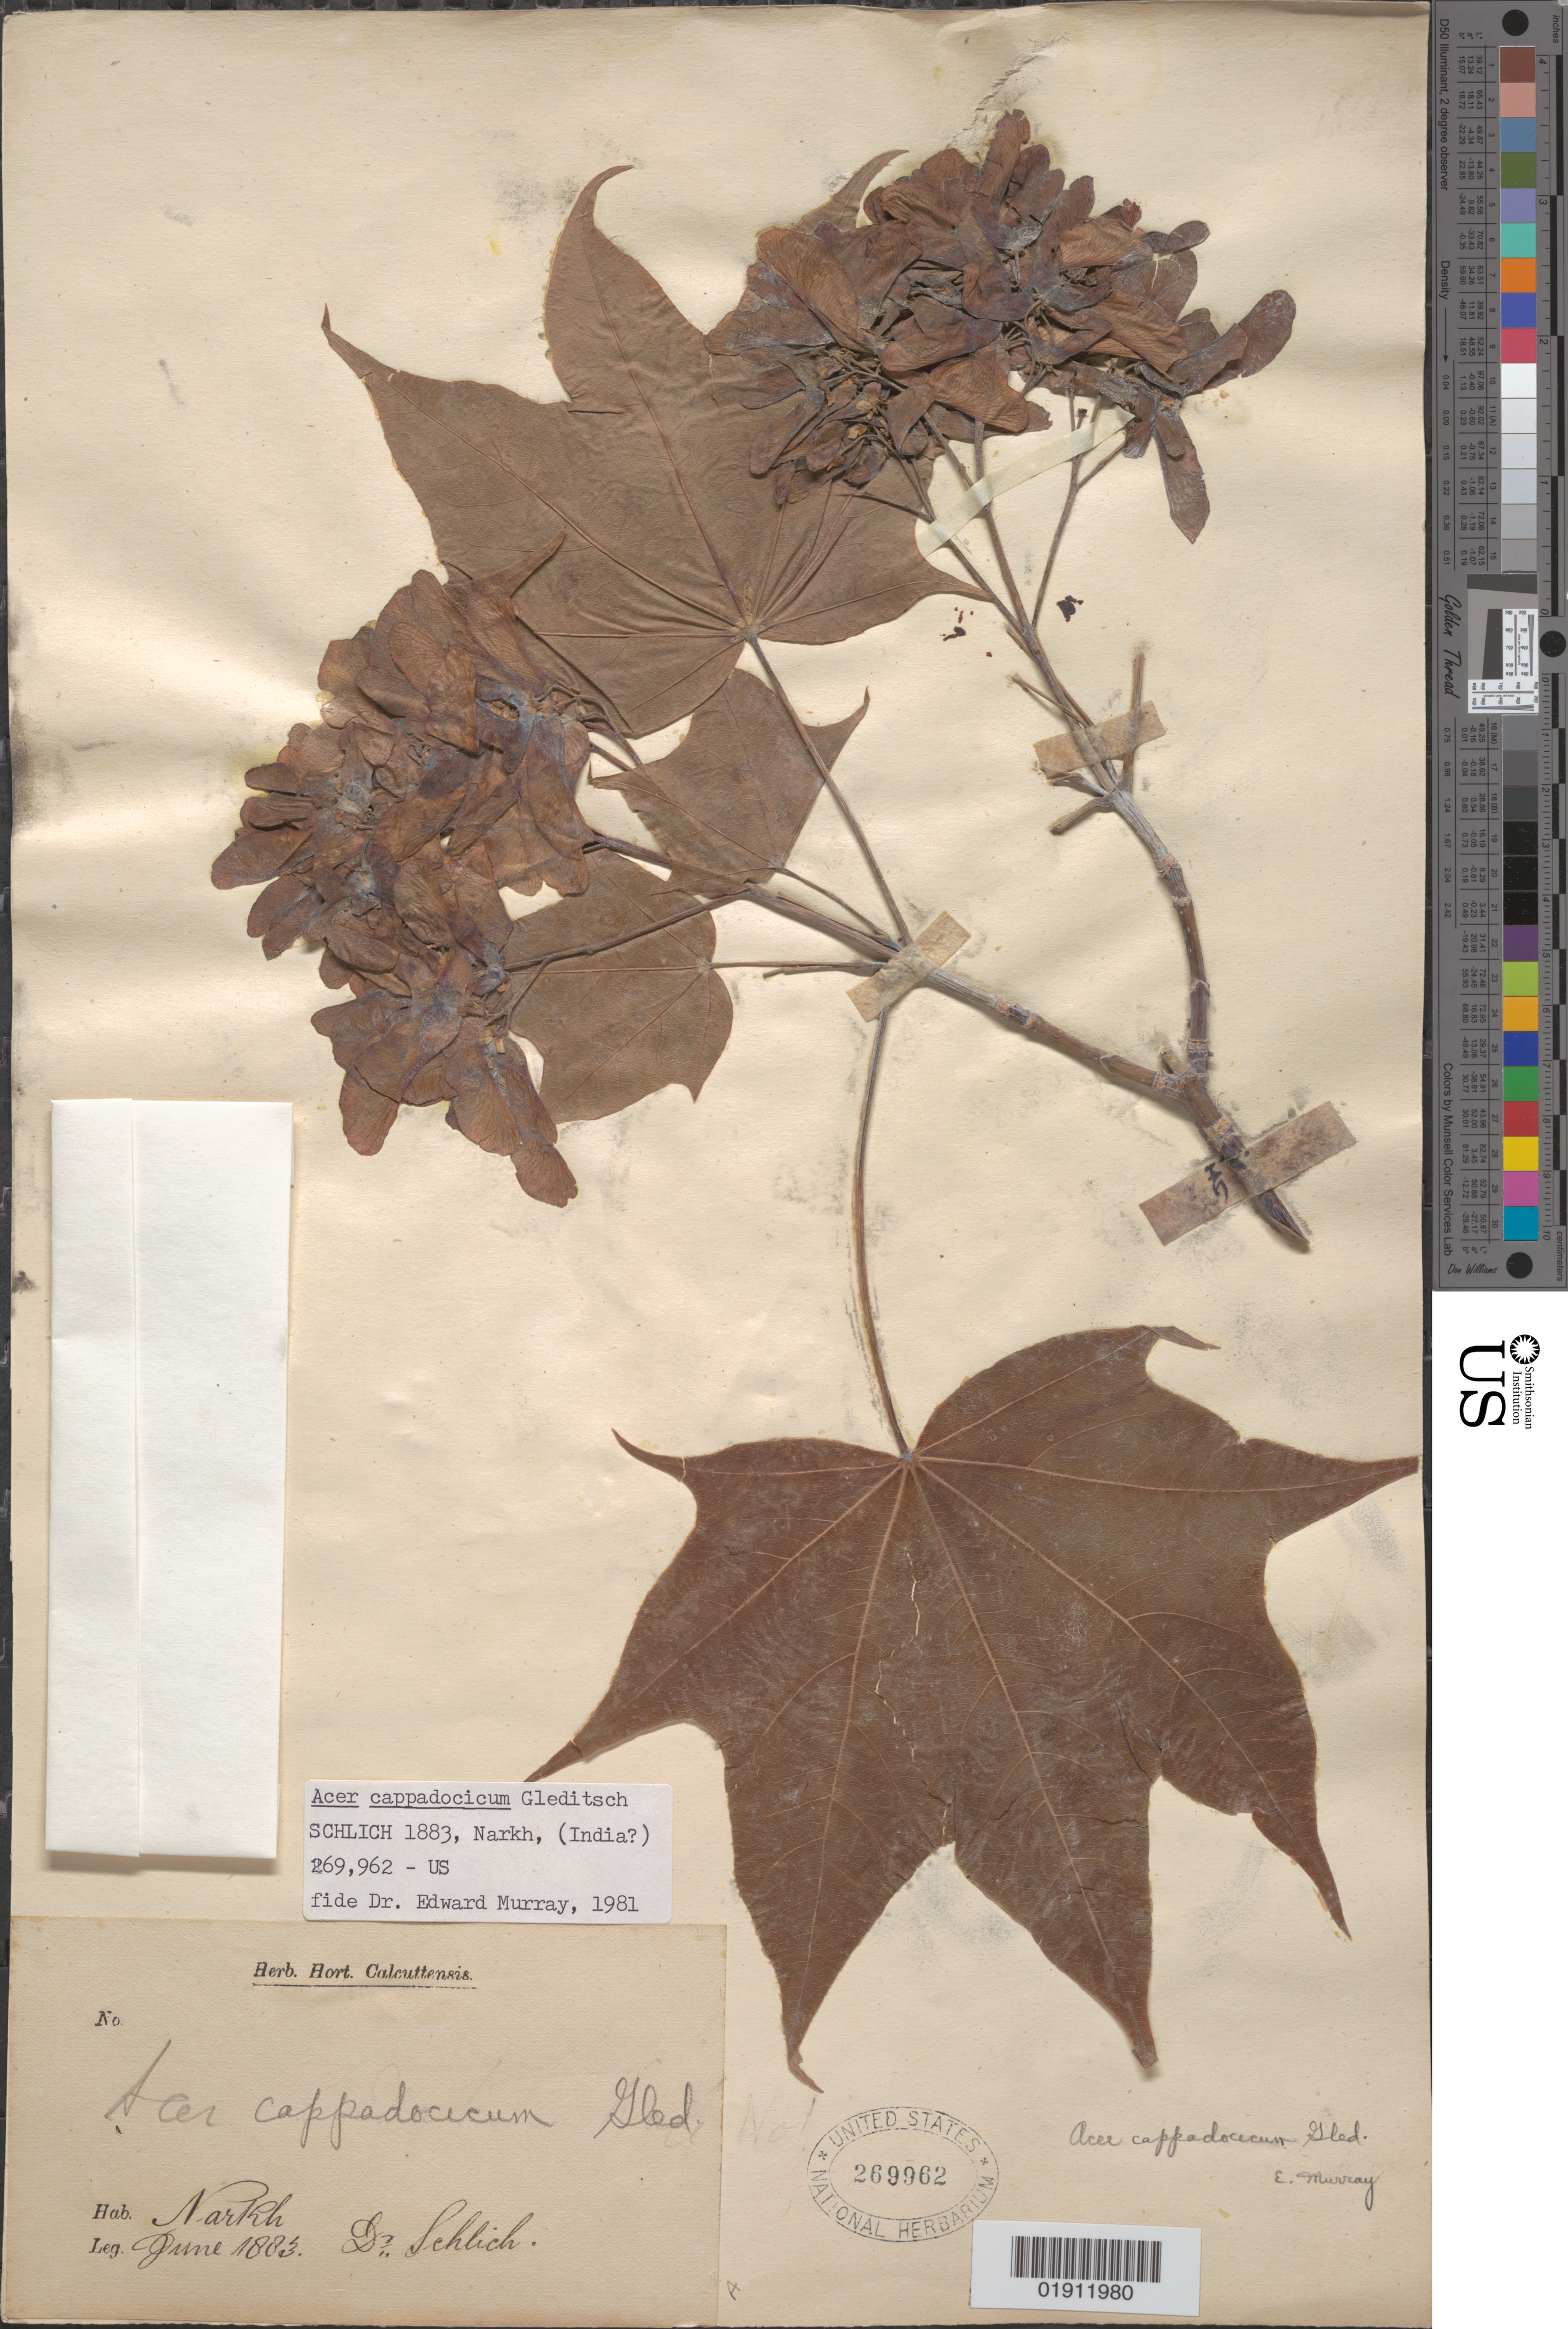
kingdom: Plantae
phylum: Tracheophyta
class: Magnoliopsida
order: Sapindales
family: Sapindaceae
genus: Acer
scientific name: Acer cappadocicum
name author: Gled.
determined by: Murray, Edward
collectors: -. Schlich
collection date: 1883-06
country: India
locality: Narkh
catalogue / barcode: US 269962